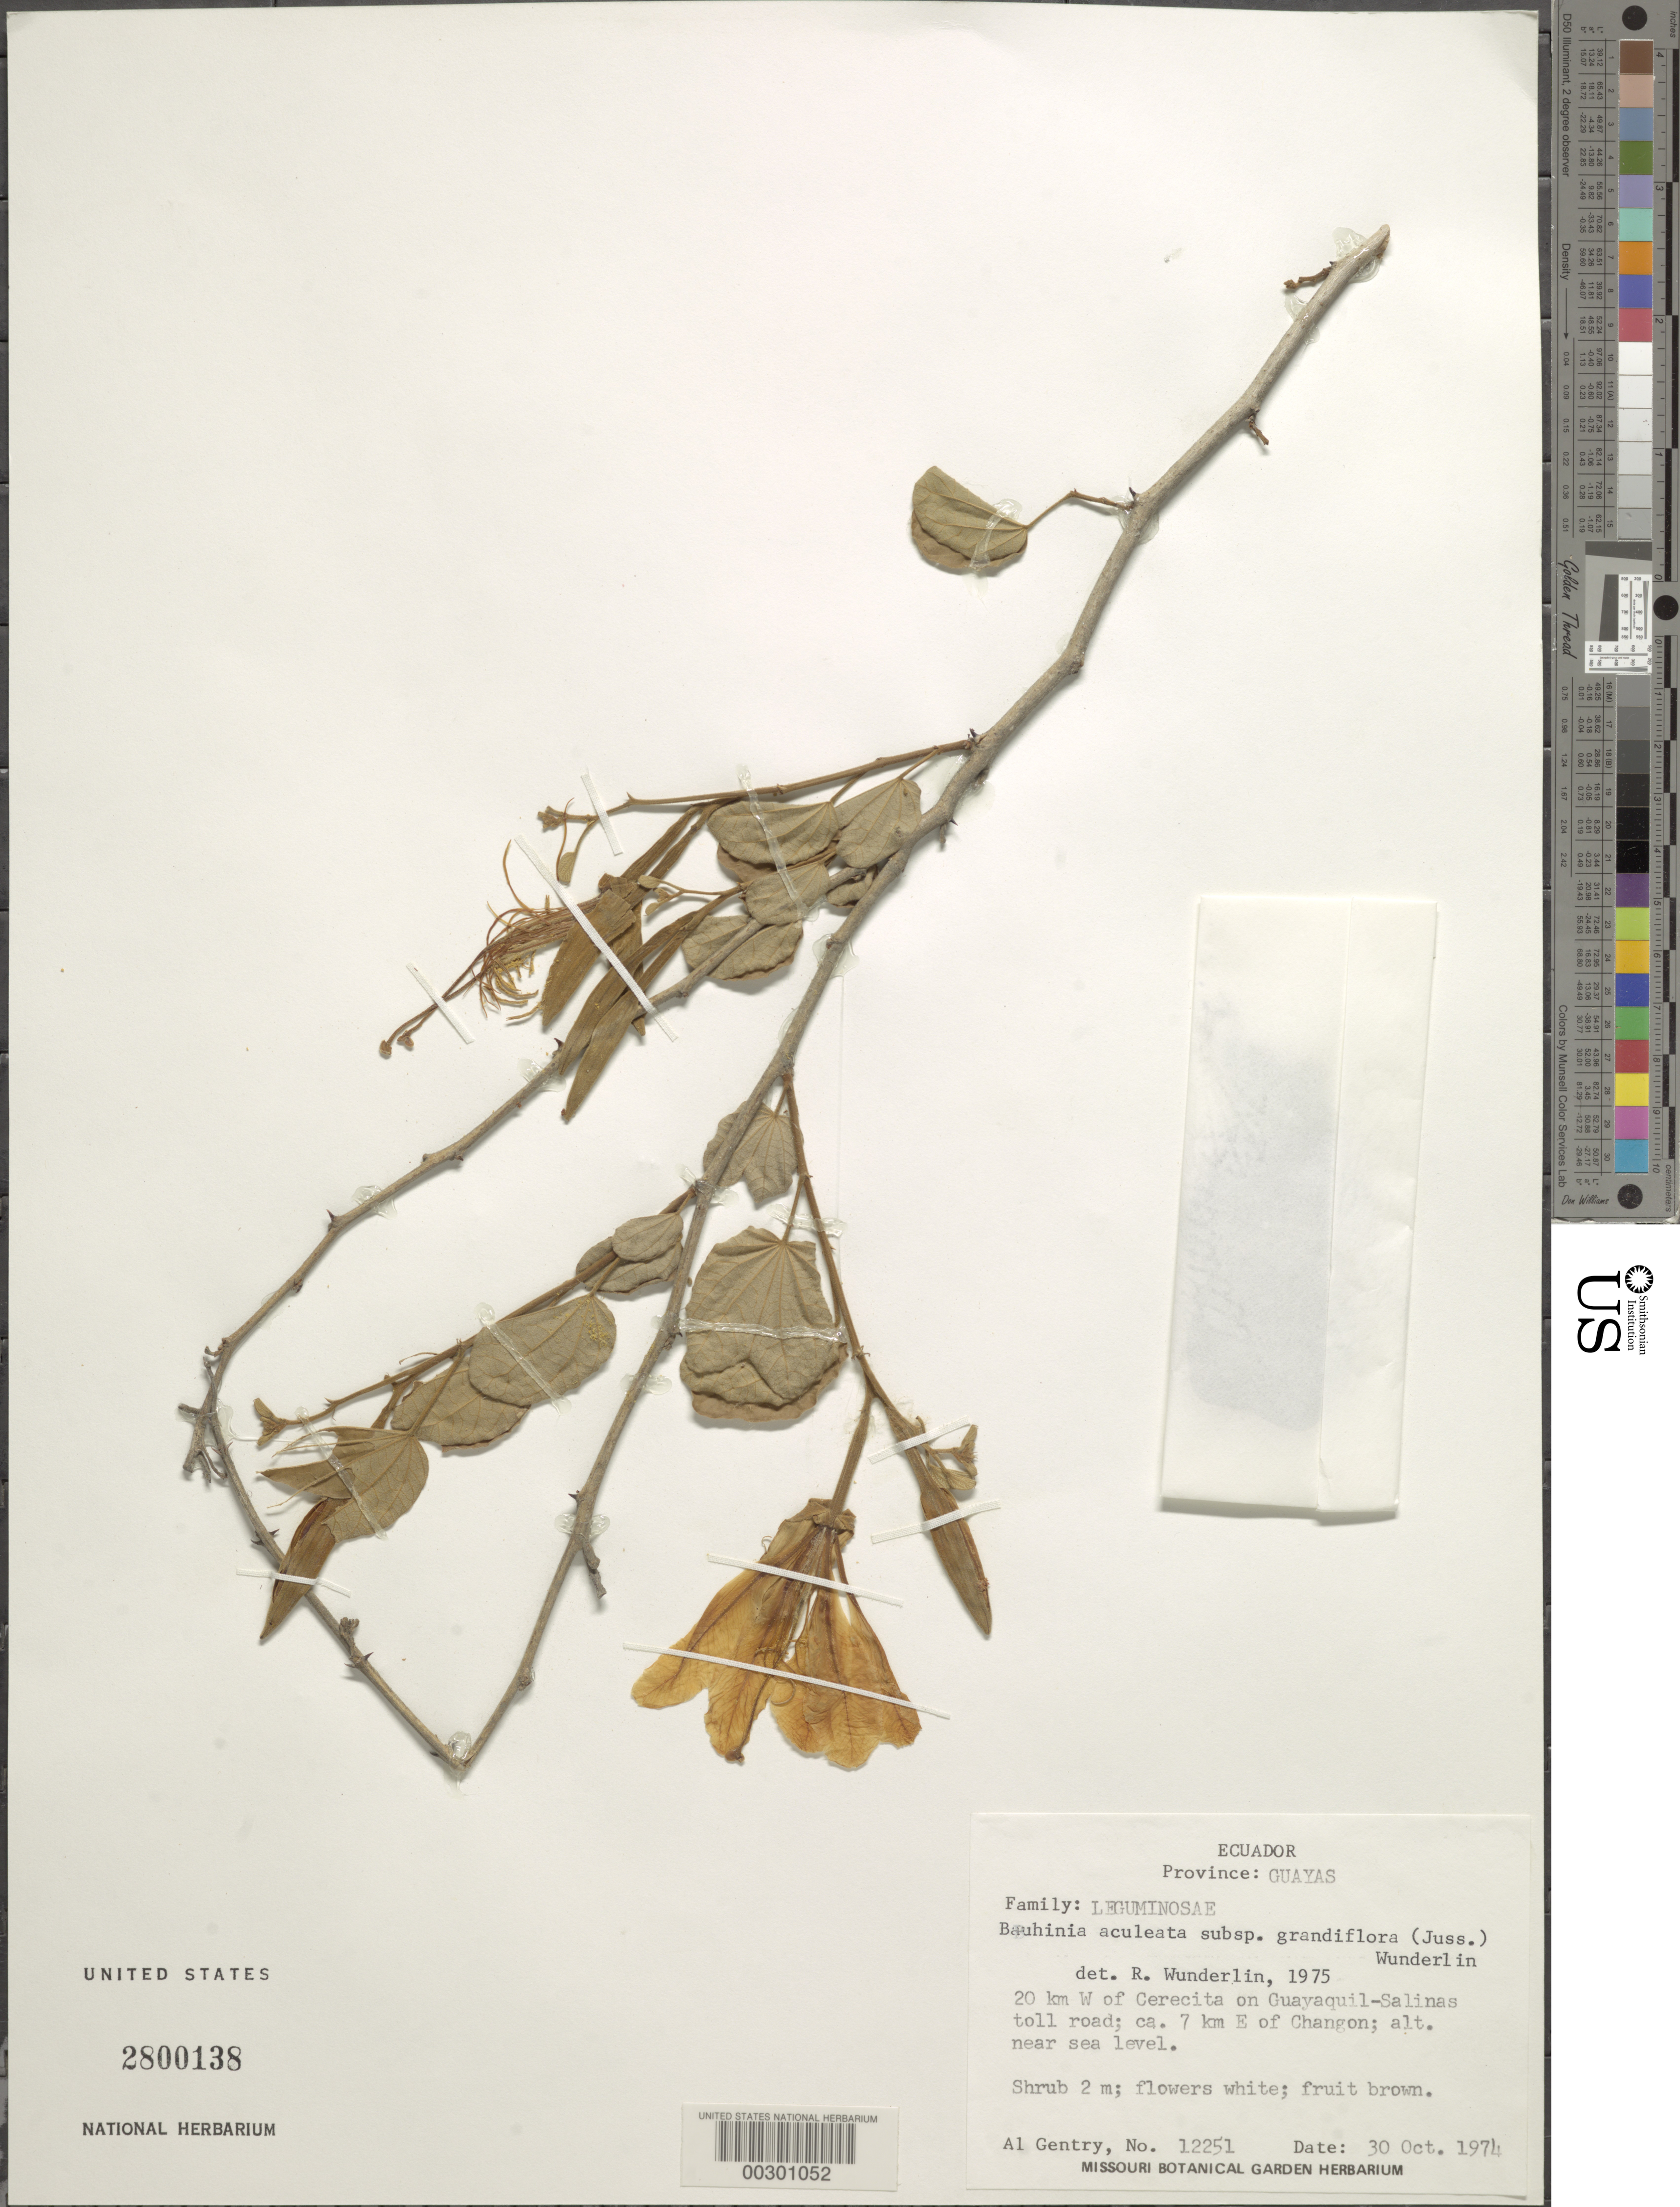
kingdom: Plantae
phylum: Tracheophyta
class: Magnoliopsida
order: Fabales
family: Fabaceae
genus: Bauhinia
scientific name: Bauhinia aculeata subsp. grandiflora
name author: (Juss.) Wunderlin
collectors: A. H. Gentry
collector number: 12251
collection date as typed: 30 Oct 1974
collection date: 1974-10-30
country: Ecuador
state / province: Guayas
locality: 20 km W of Cerecita on Guayaquil-Salinas toll road; ca 7 km E of Changon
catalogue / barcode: US 2800138